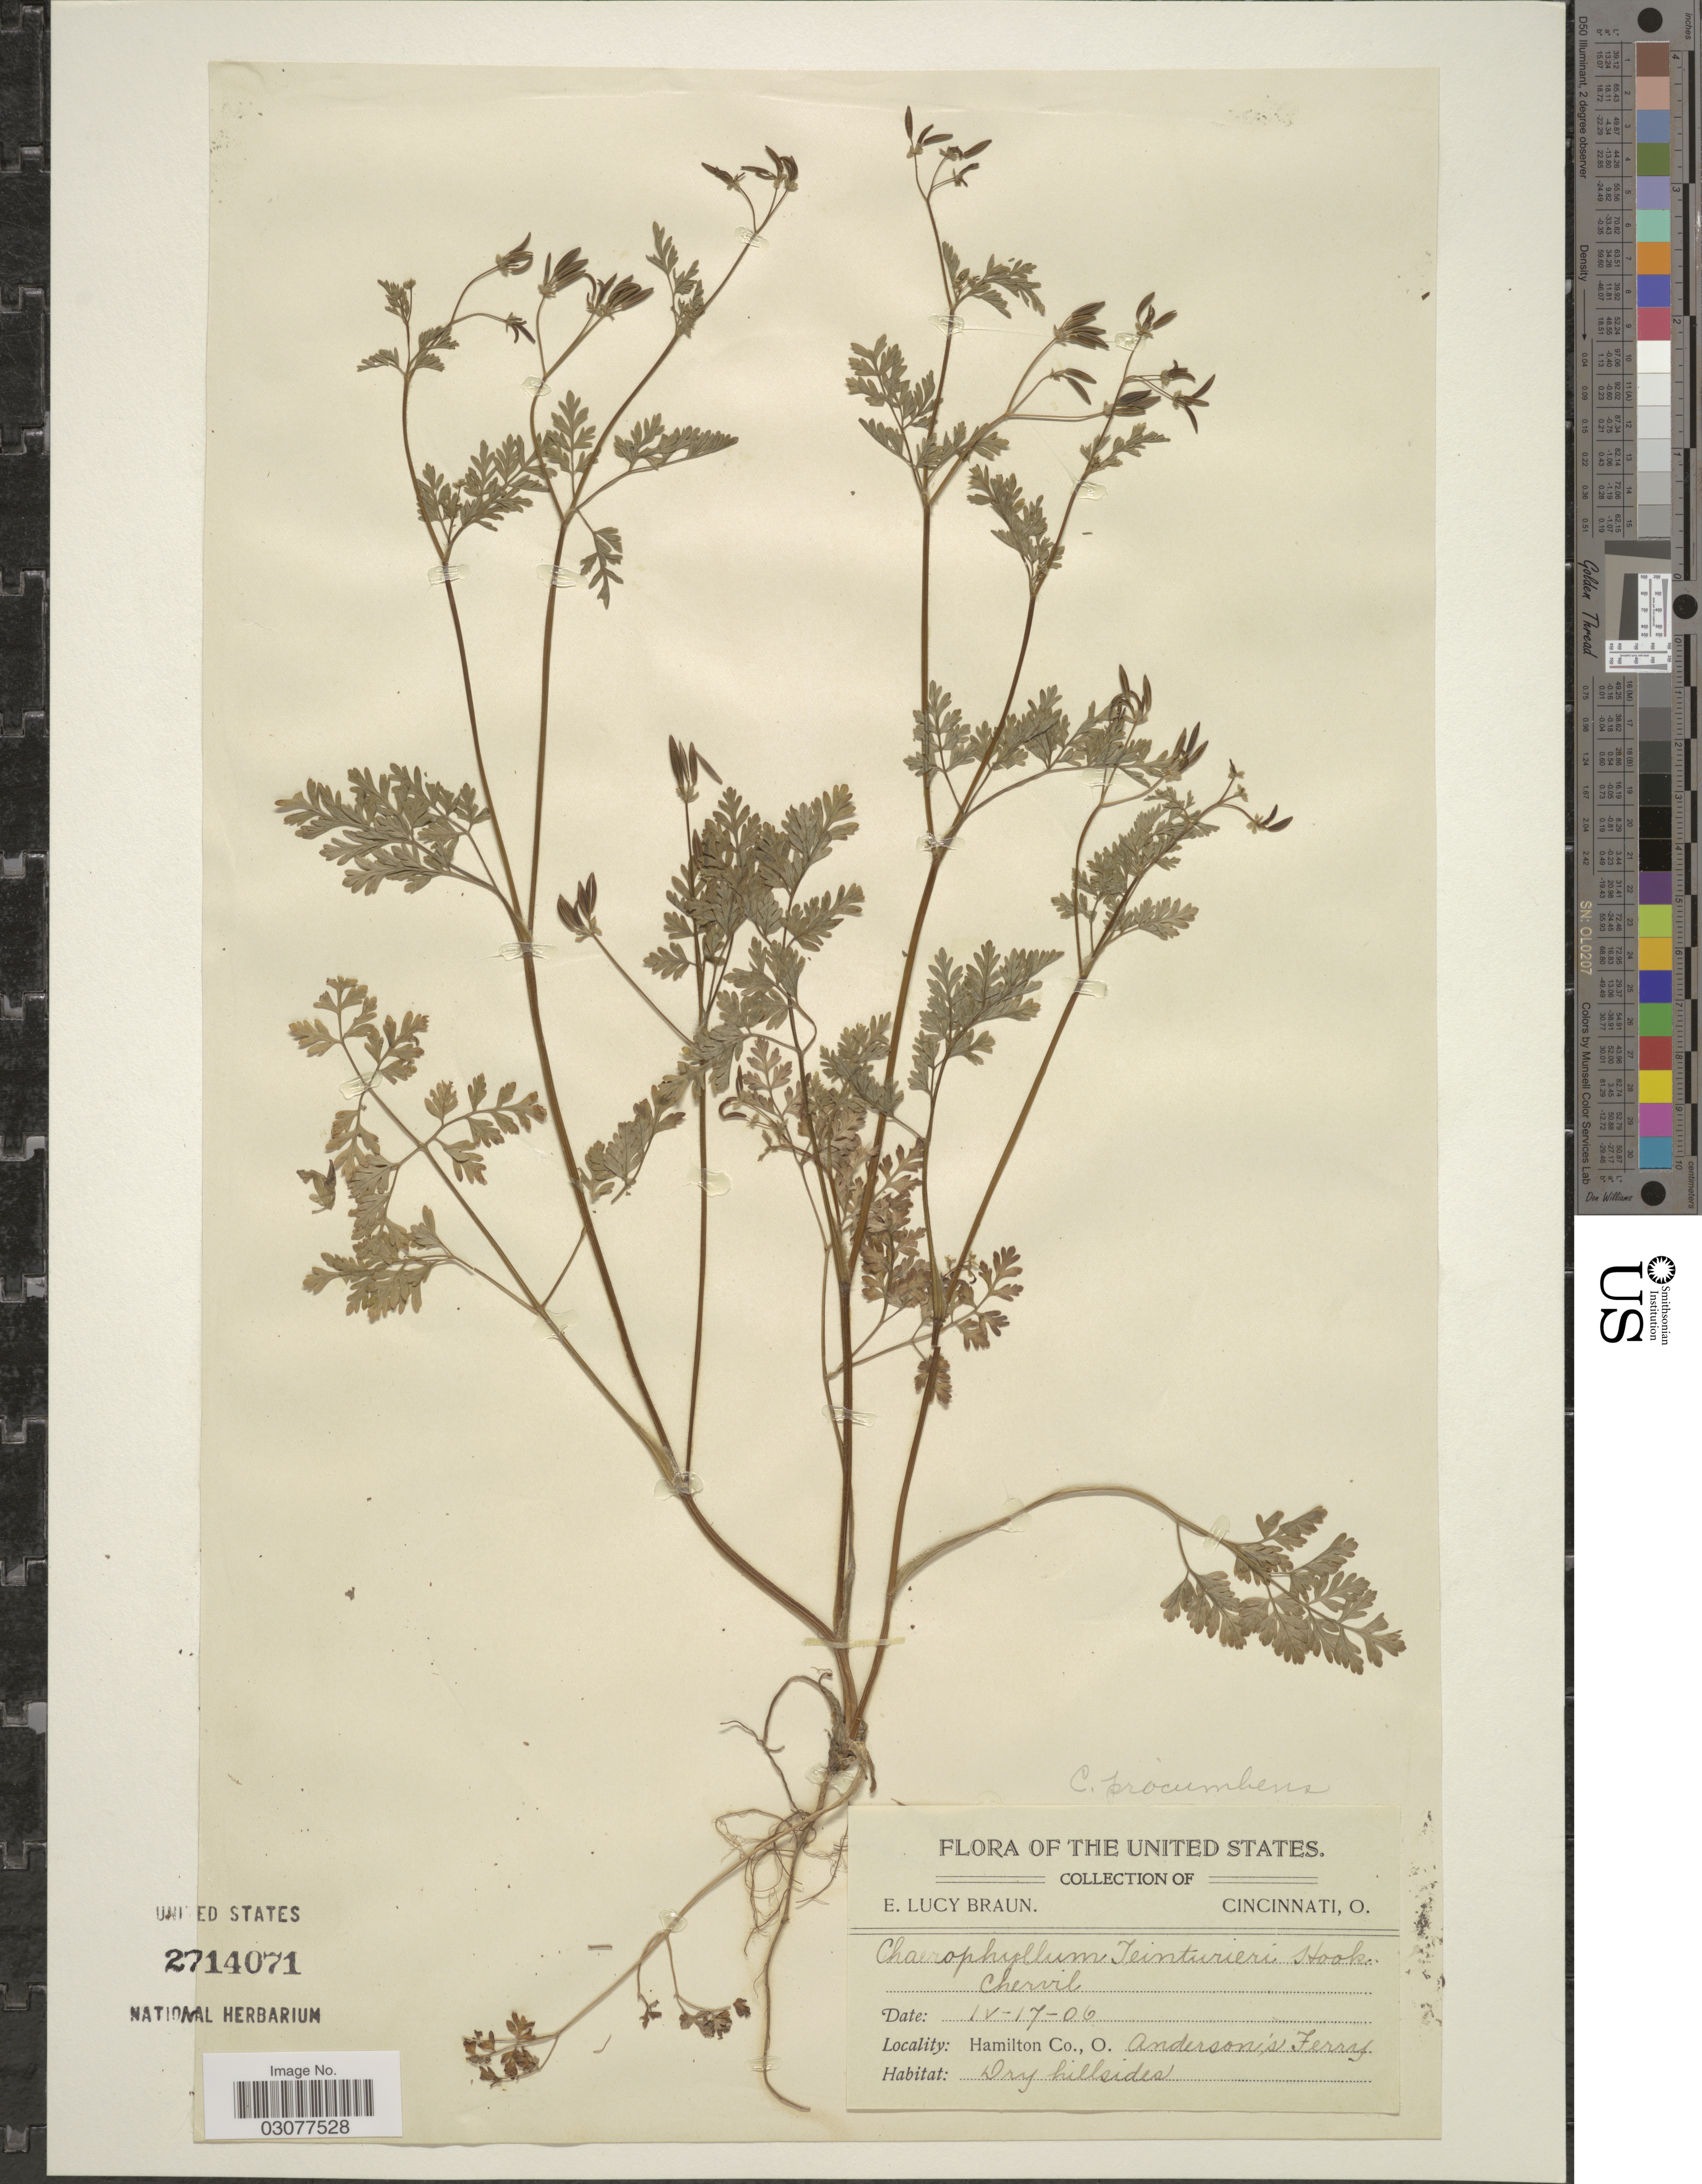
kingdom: Plantae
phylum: Tracheophyta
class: Magnoliopsida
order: Apiales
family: Apiaceae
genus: Chaerophyllum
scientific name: Chaerophyllum procumbens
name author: (L.) Crantz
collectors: E. L. Braun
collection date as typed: Transcribed d/m/y: 17/4/6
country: United States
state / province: Ohio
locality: Hamilton Co., O. Anderson's Ferry.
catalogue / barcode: US 2714071